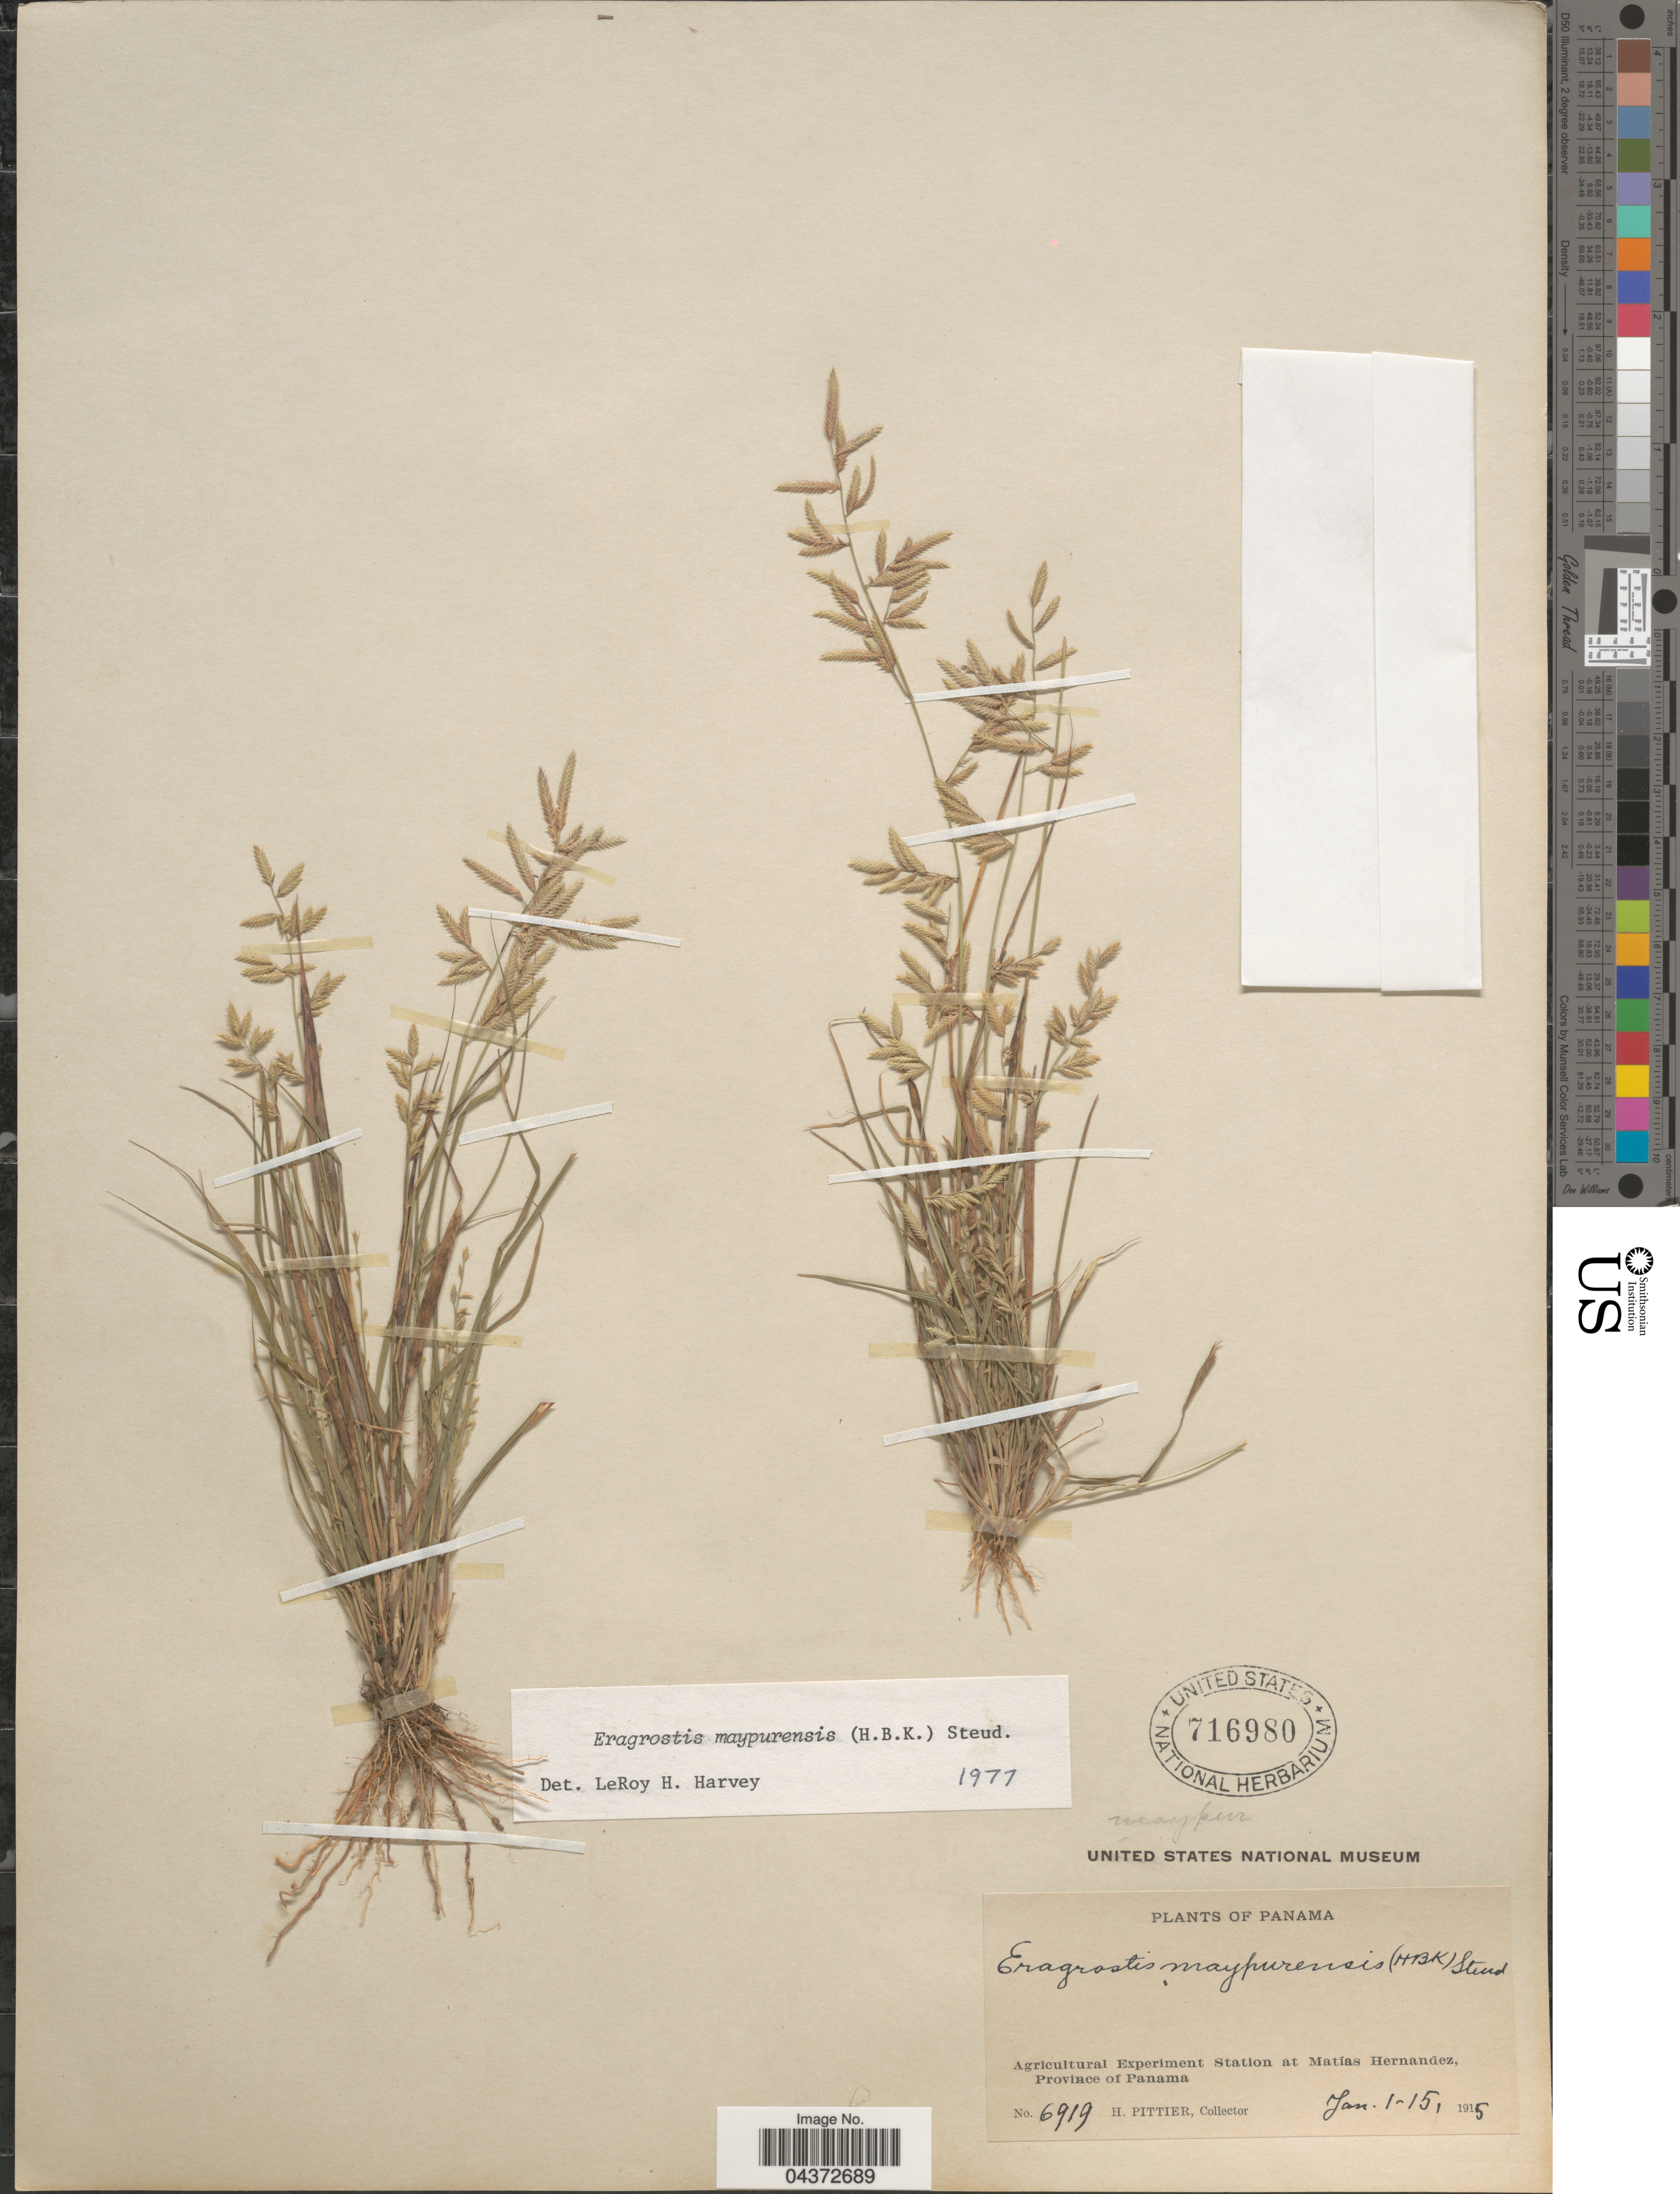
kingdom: Plantae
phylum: Tracheophyta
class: Liliopsida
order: Poales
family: Poaceae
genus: Eragrostis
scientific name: Eragrostis maypurensis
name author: (Kunth) Steud.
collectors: H. F. Pittier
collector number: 6919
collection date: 1915-01-01/1915-01-15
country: Panama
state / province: Panamá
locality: Agricultural Experiment Station at Matías Hernandez.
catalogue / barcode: US 716980